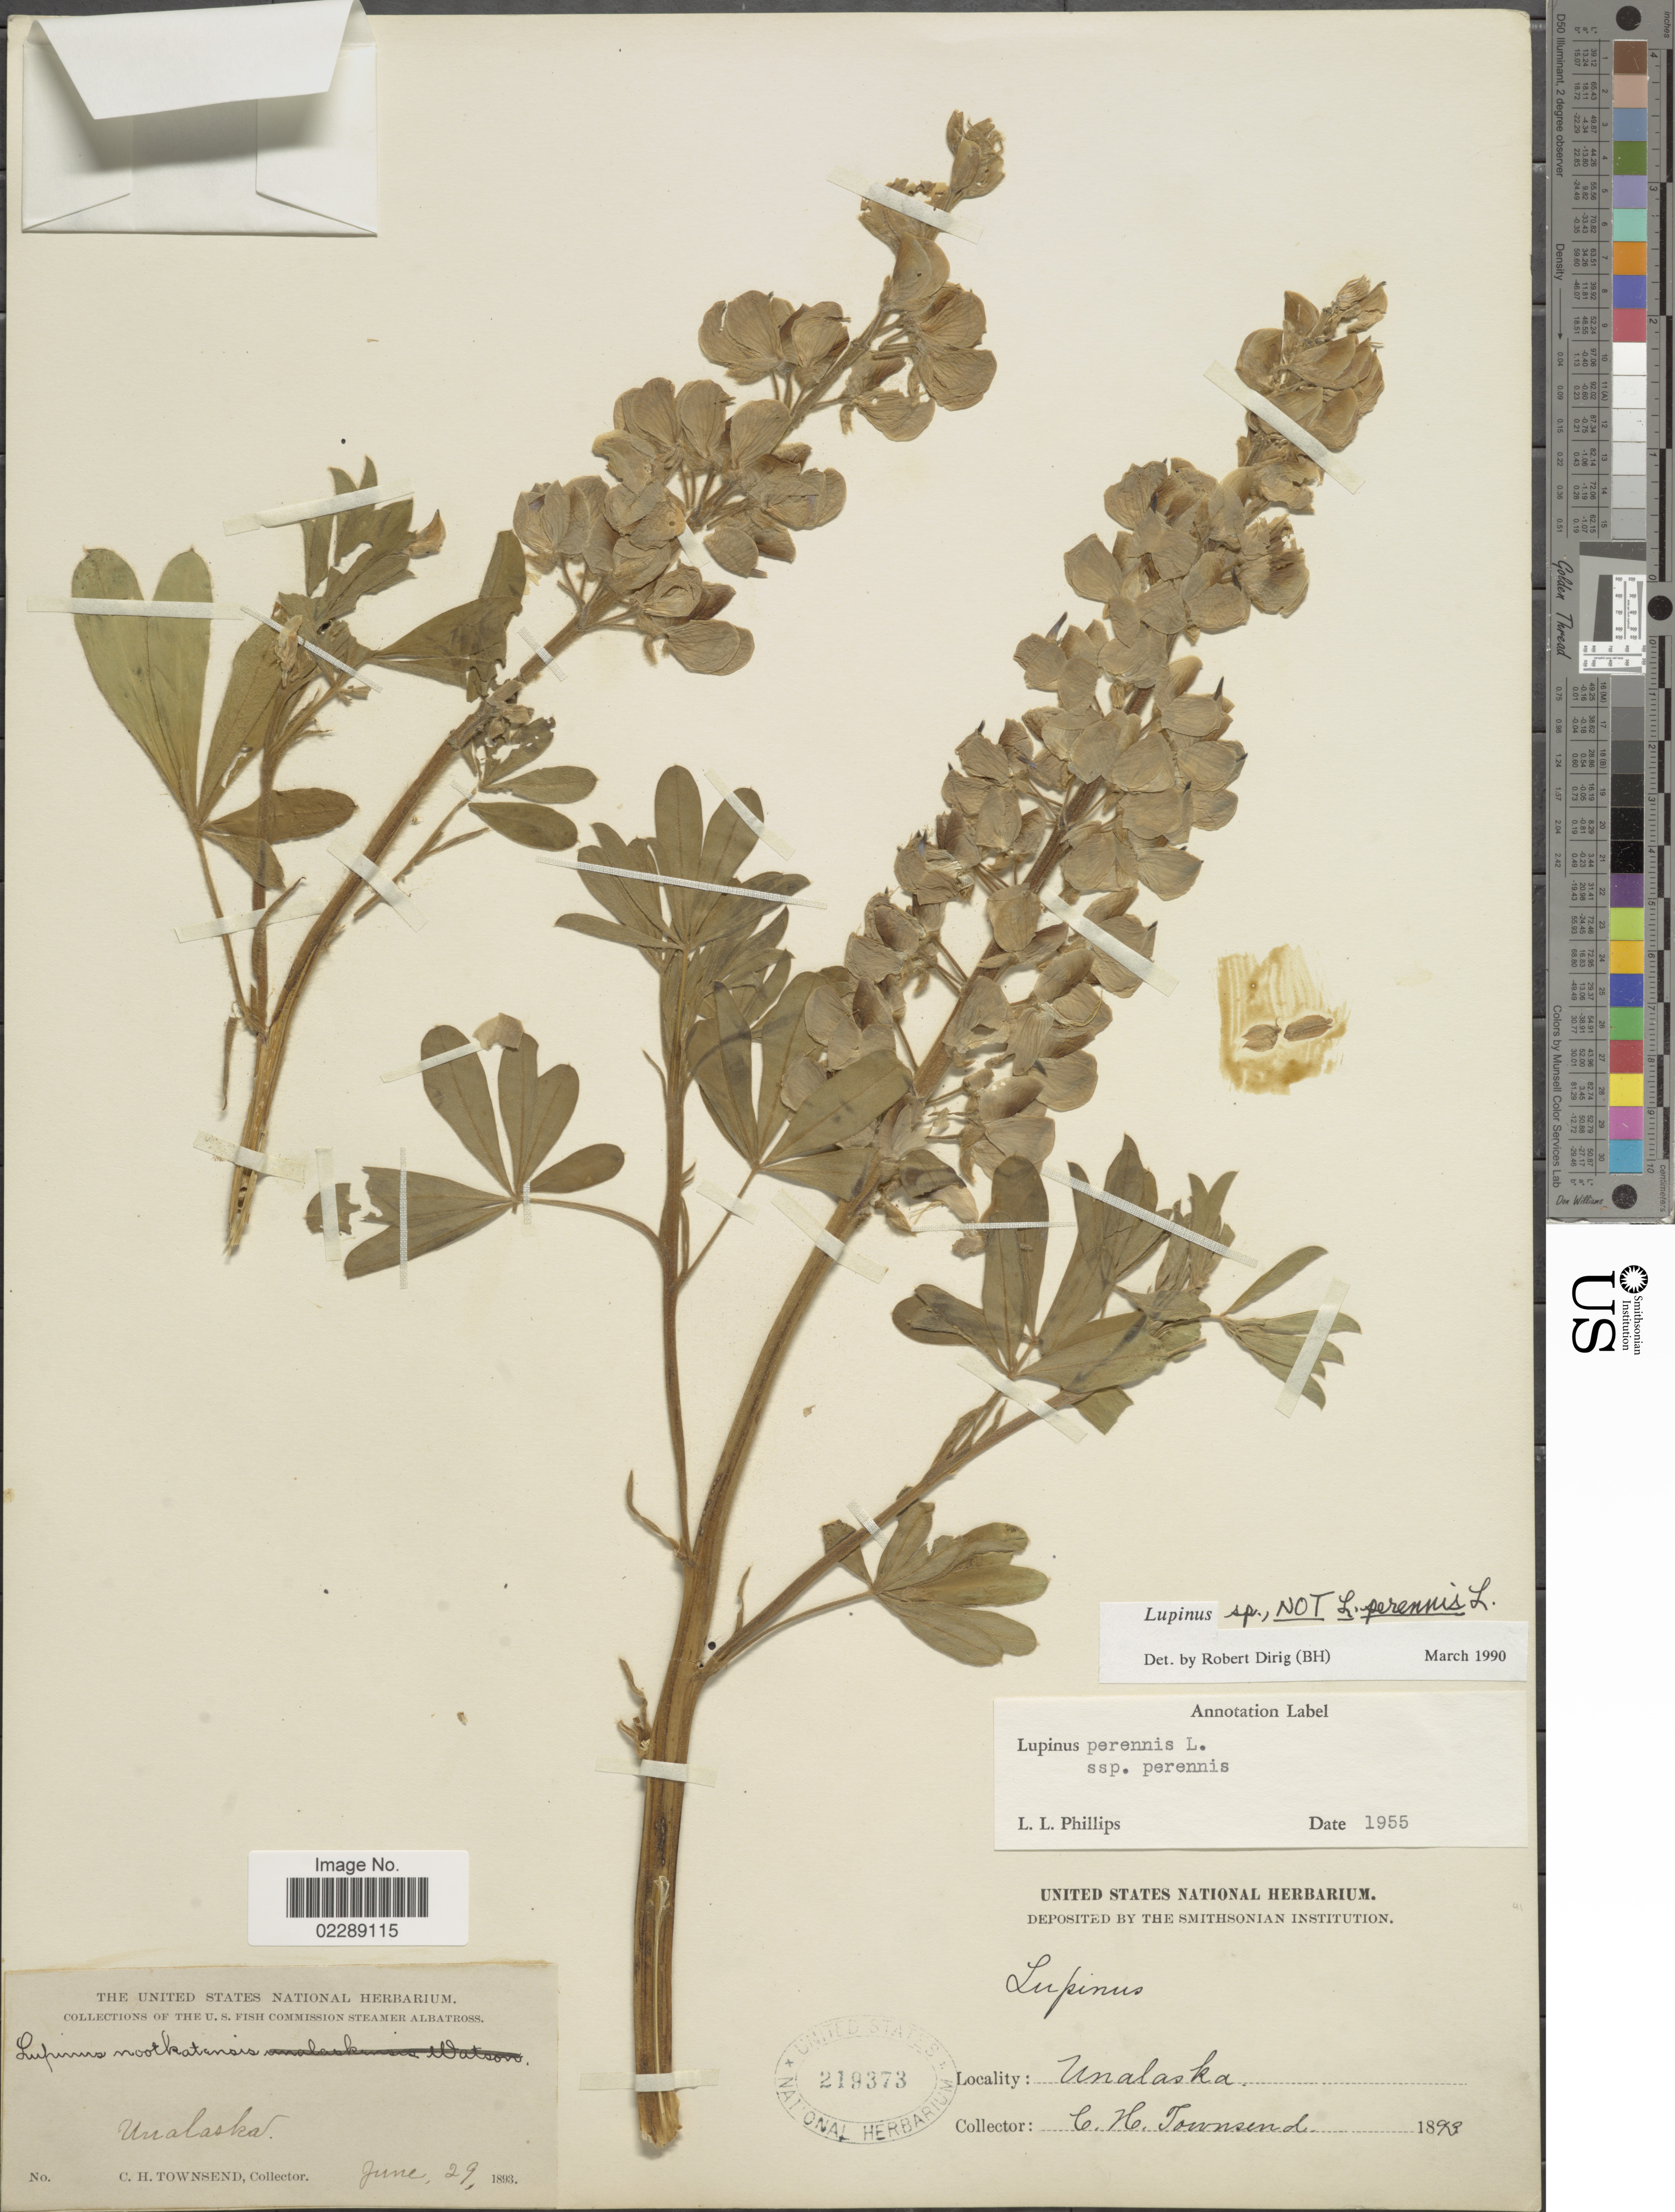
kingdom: Plantae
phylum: Tracheophyta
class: Magnoliopsida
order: Fabales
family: Fabaceae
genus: Lupinus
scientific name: Lupinus sp.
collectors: C. H. Townsend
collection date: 1893-06-29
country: United States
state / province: Alaska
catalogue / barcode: US 219373